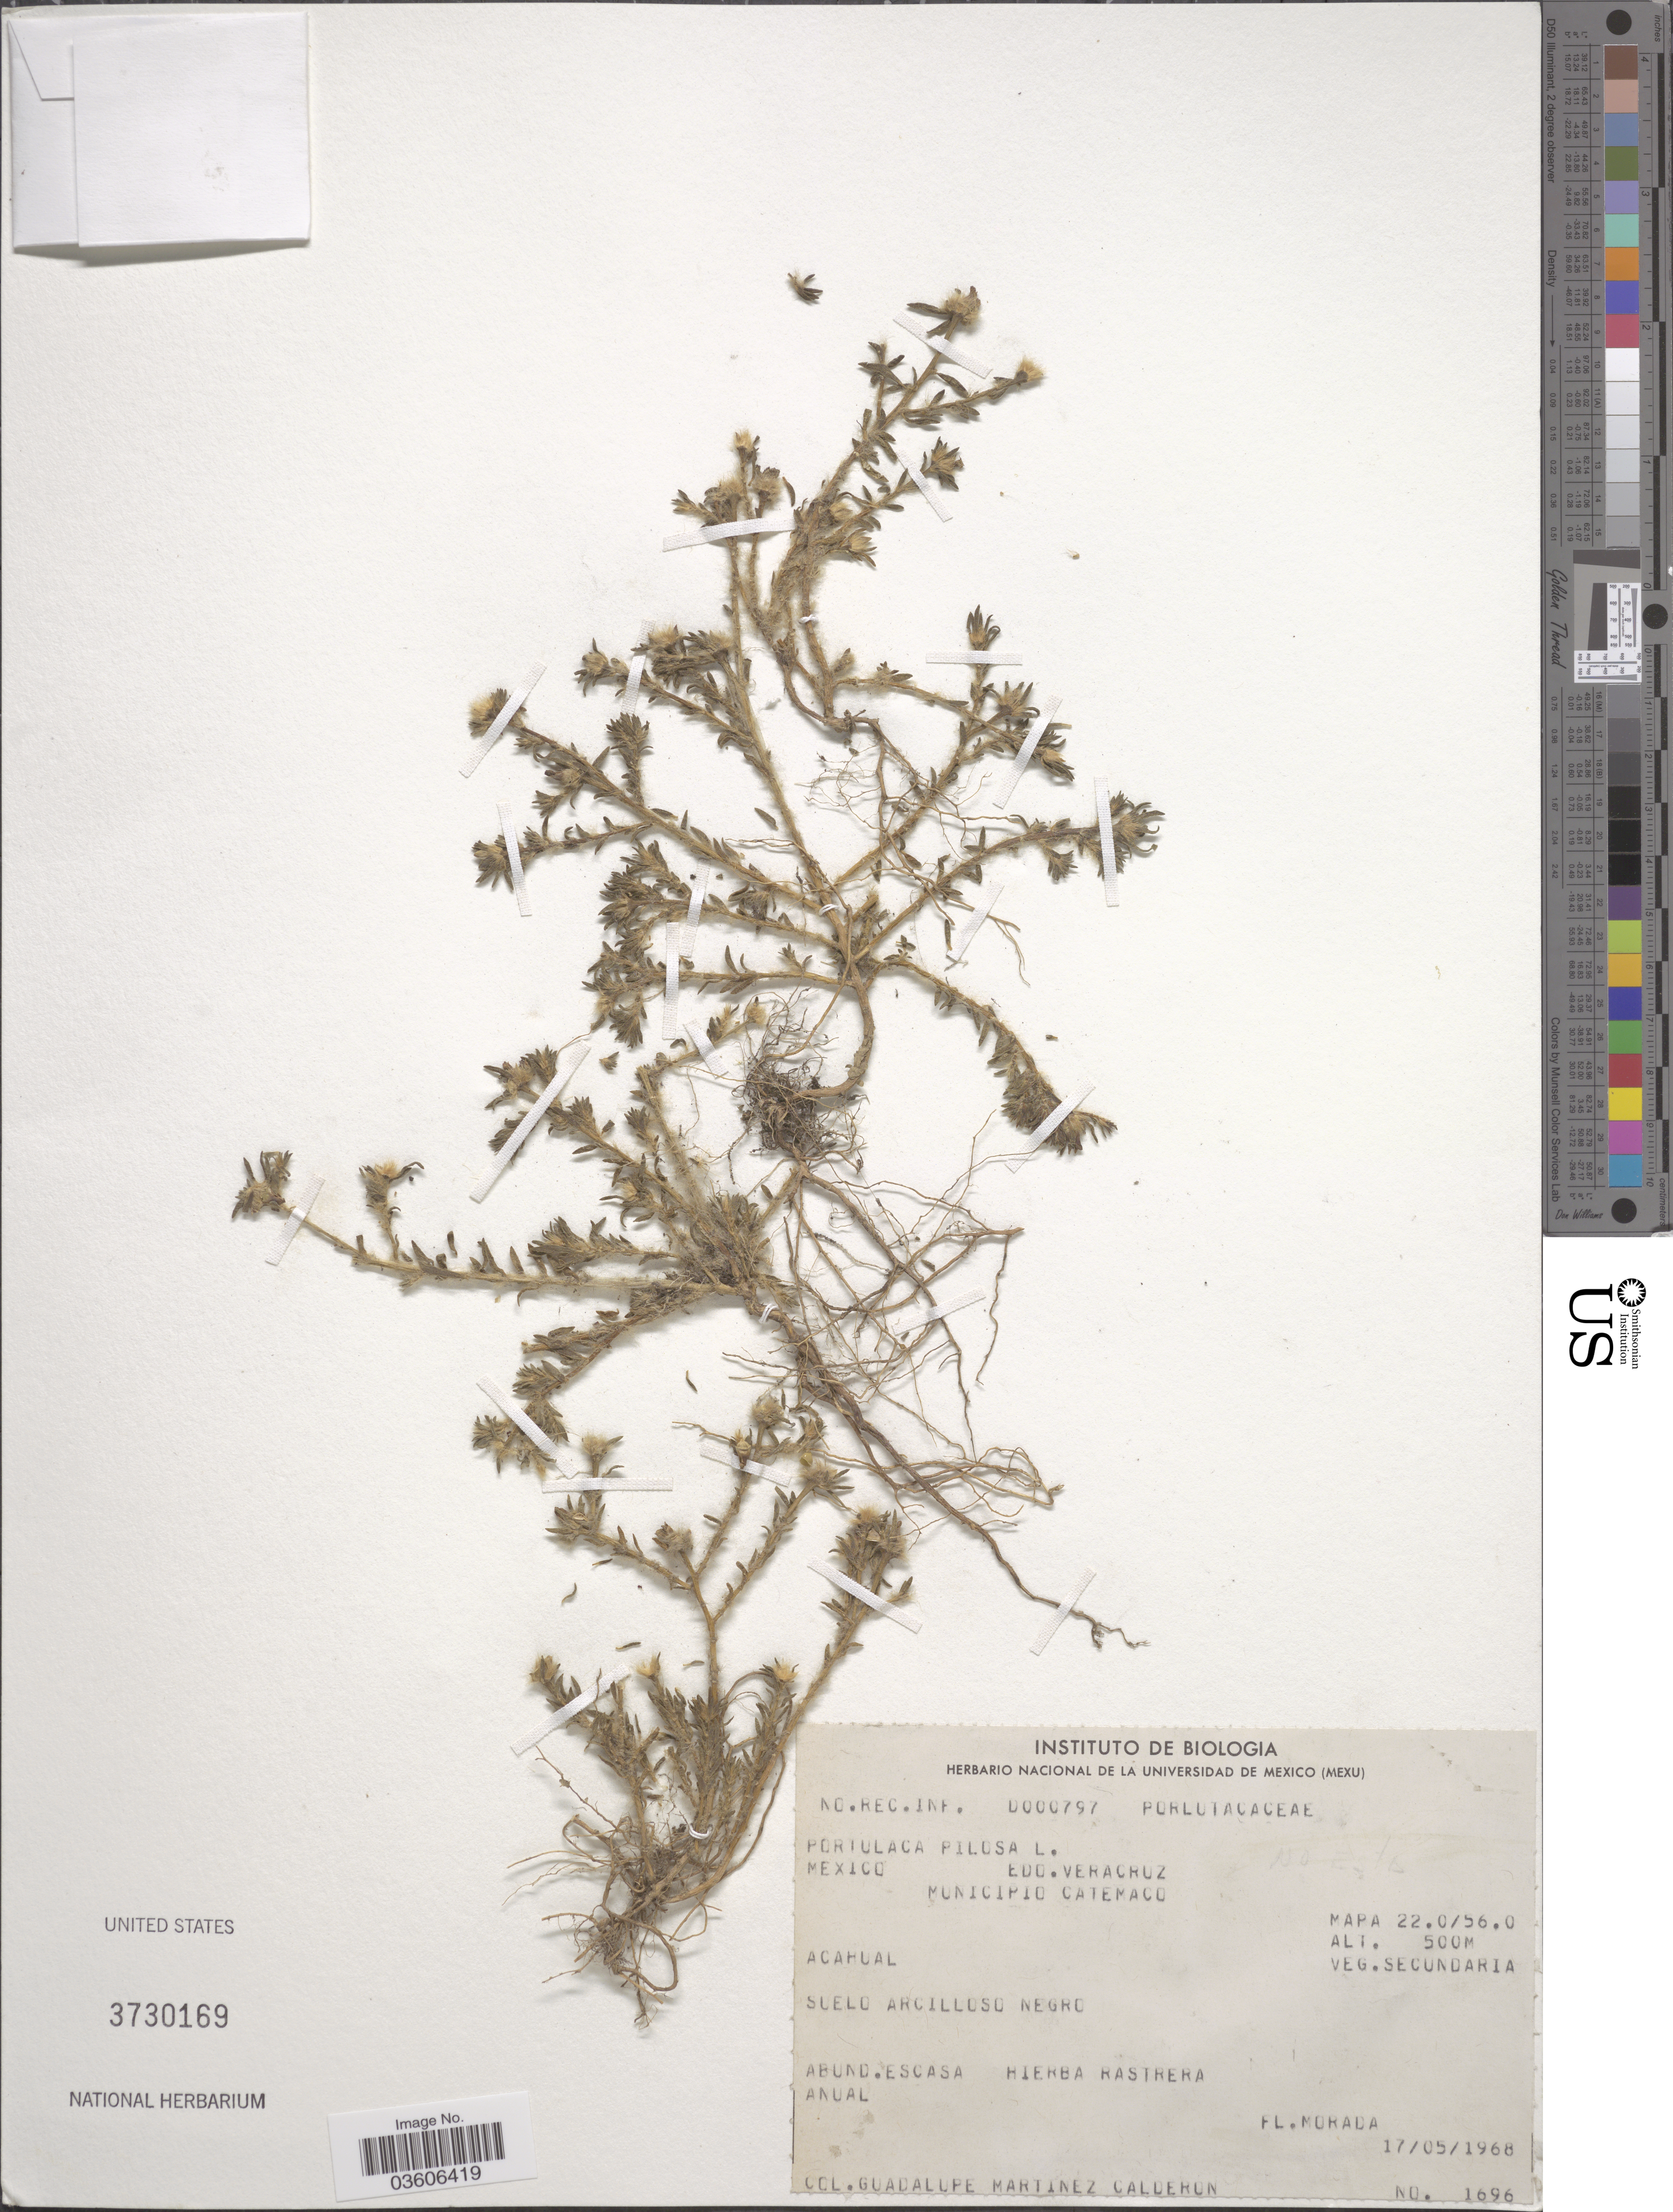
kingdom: Plantae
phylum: Tracheophyta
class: Magnoliopsida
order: Caryophyllales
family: Portulacaceae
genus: Portulaca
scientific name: Portulaca pilosa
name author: L.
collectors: G. Martinez-C.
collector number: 1696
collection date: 1968-05-17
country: Mexico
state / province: Veracruz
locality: Edo. Veracruz. Municipio Catemaco. Mapa 22.0/ 56.0.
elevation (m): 500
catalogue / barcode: US 3730169